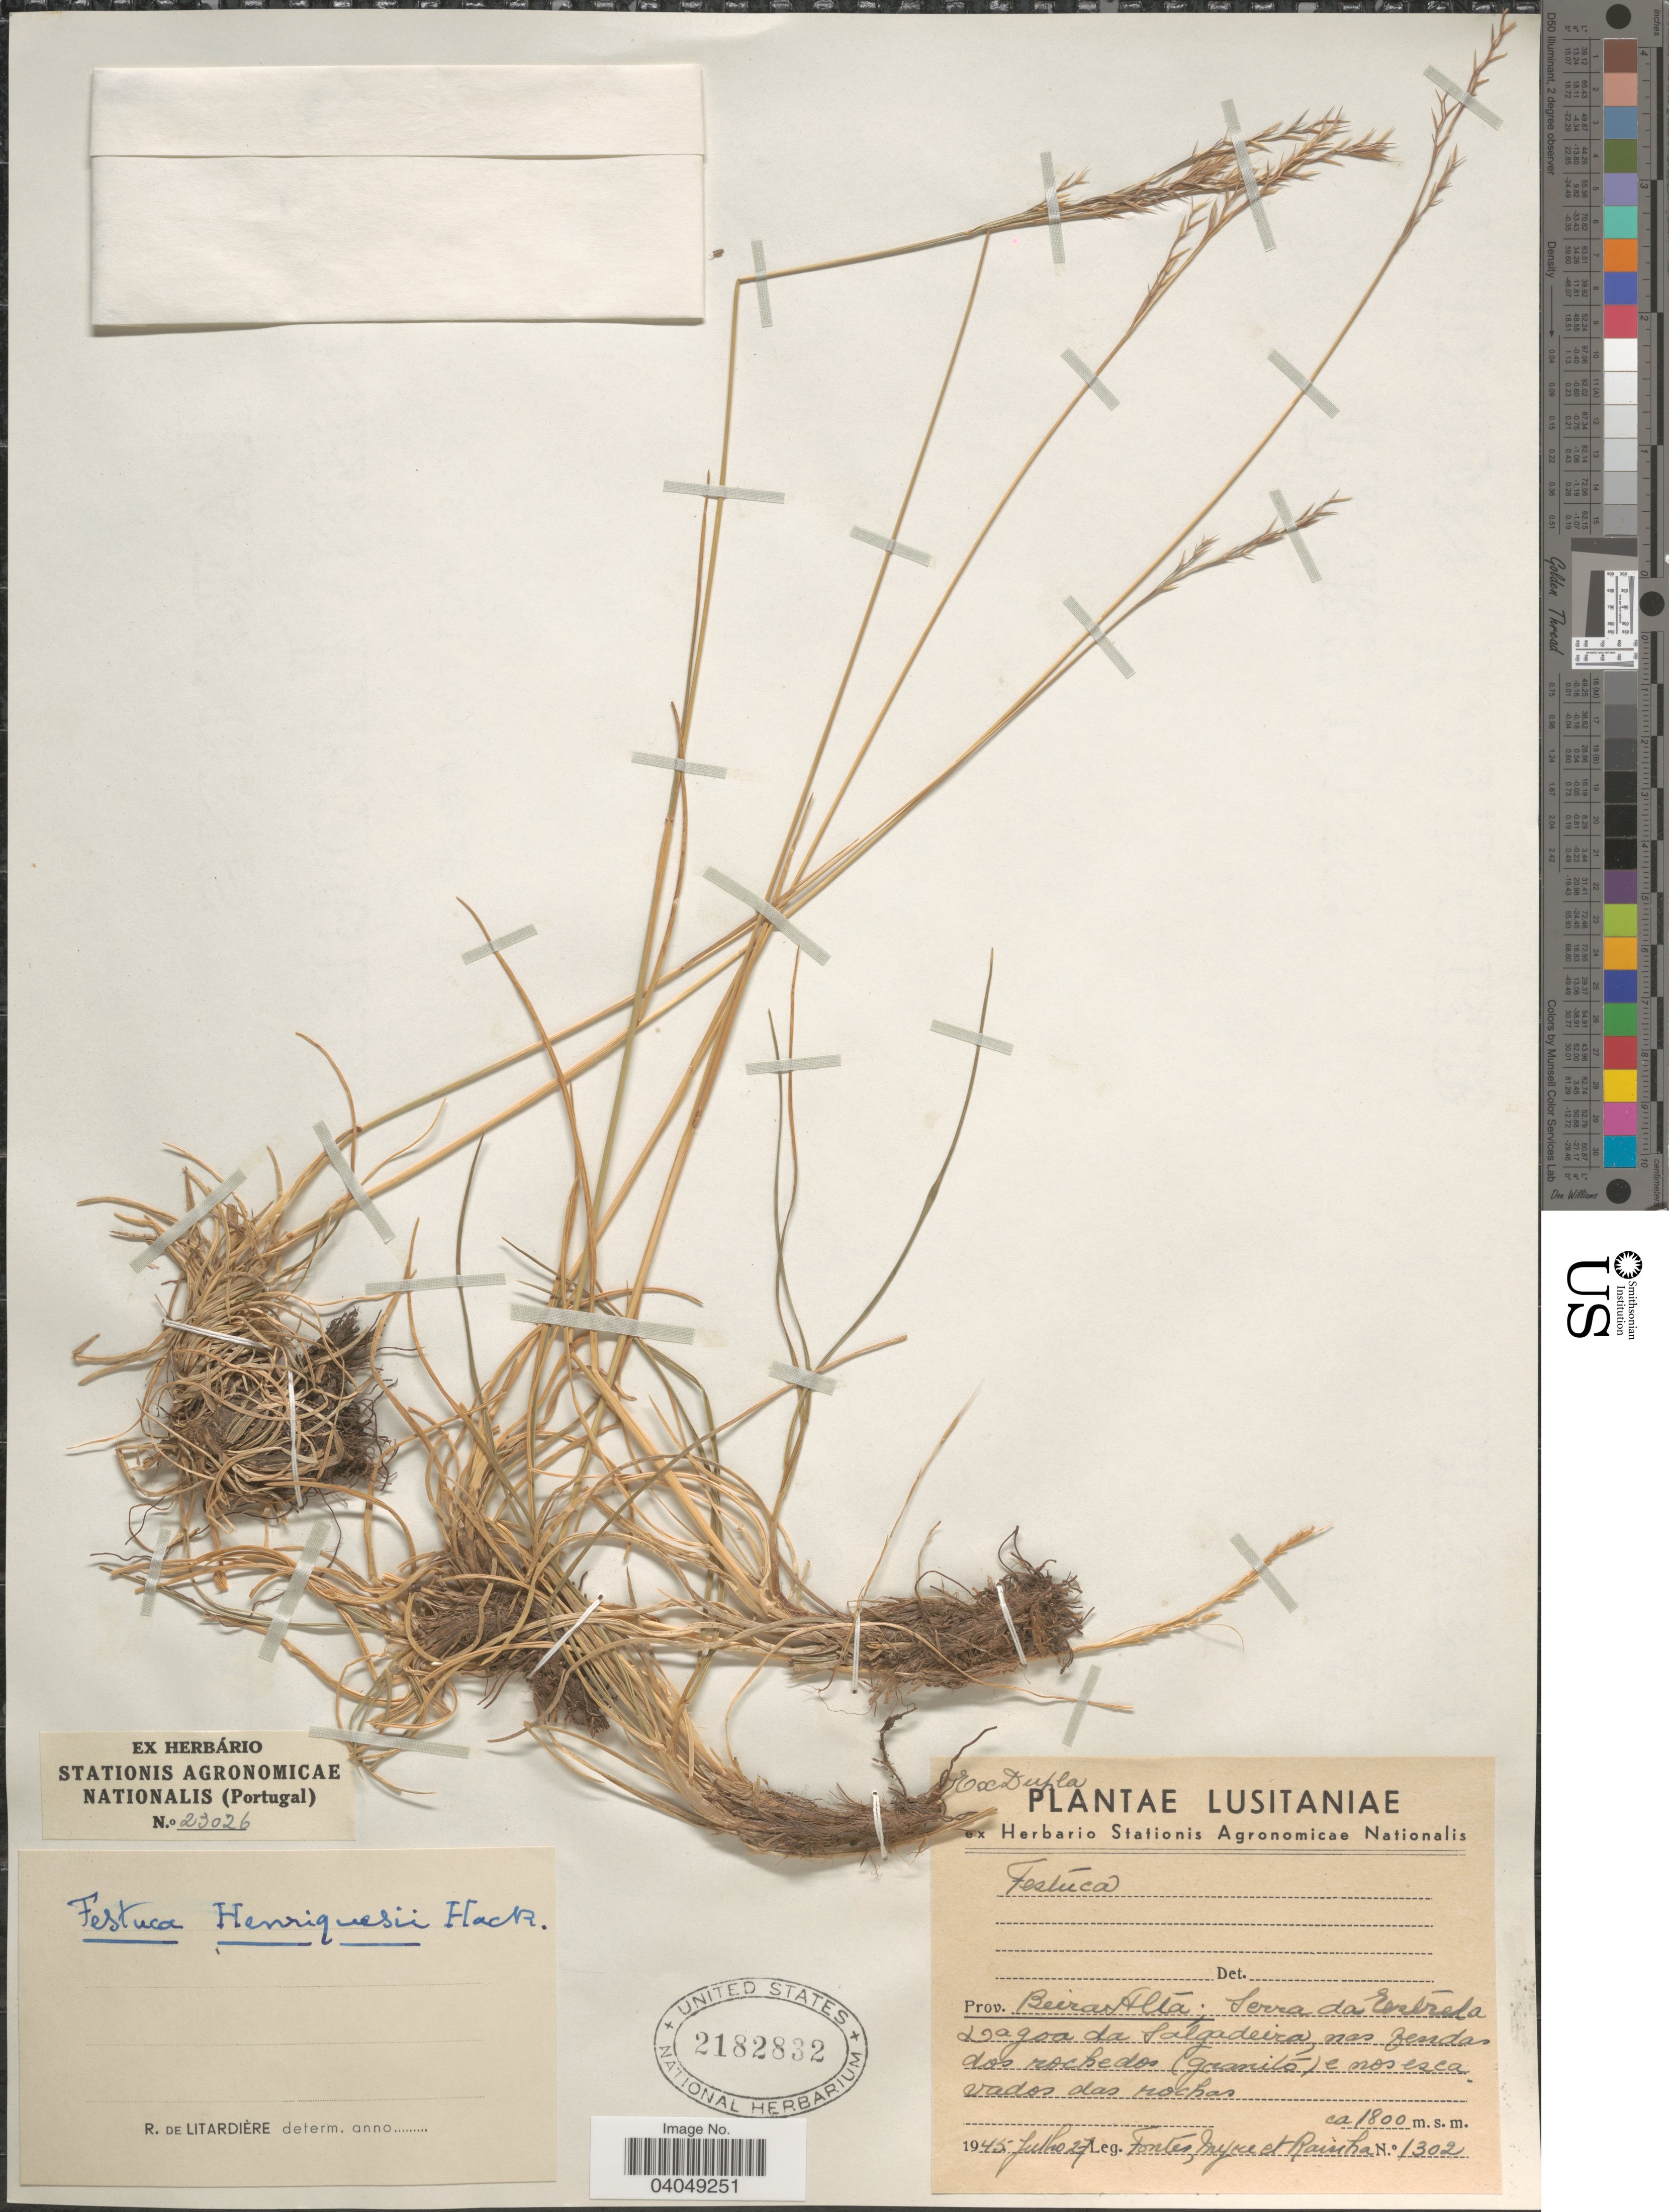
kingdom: Plantae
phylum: Tracheophyta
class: Liliopsida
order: Poales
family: Poaceae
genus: Festuca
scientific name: Festuca henriquezii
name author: Hack.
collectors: Fontes, Myre & Rainha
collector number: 1302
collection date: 1945-07-27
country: Portugal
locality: Lusitaniae. Prov. Beira Alta; Serra da Estrela. Lagao da Salgadeira.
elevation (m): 1800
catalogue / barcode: US 2182832